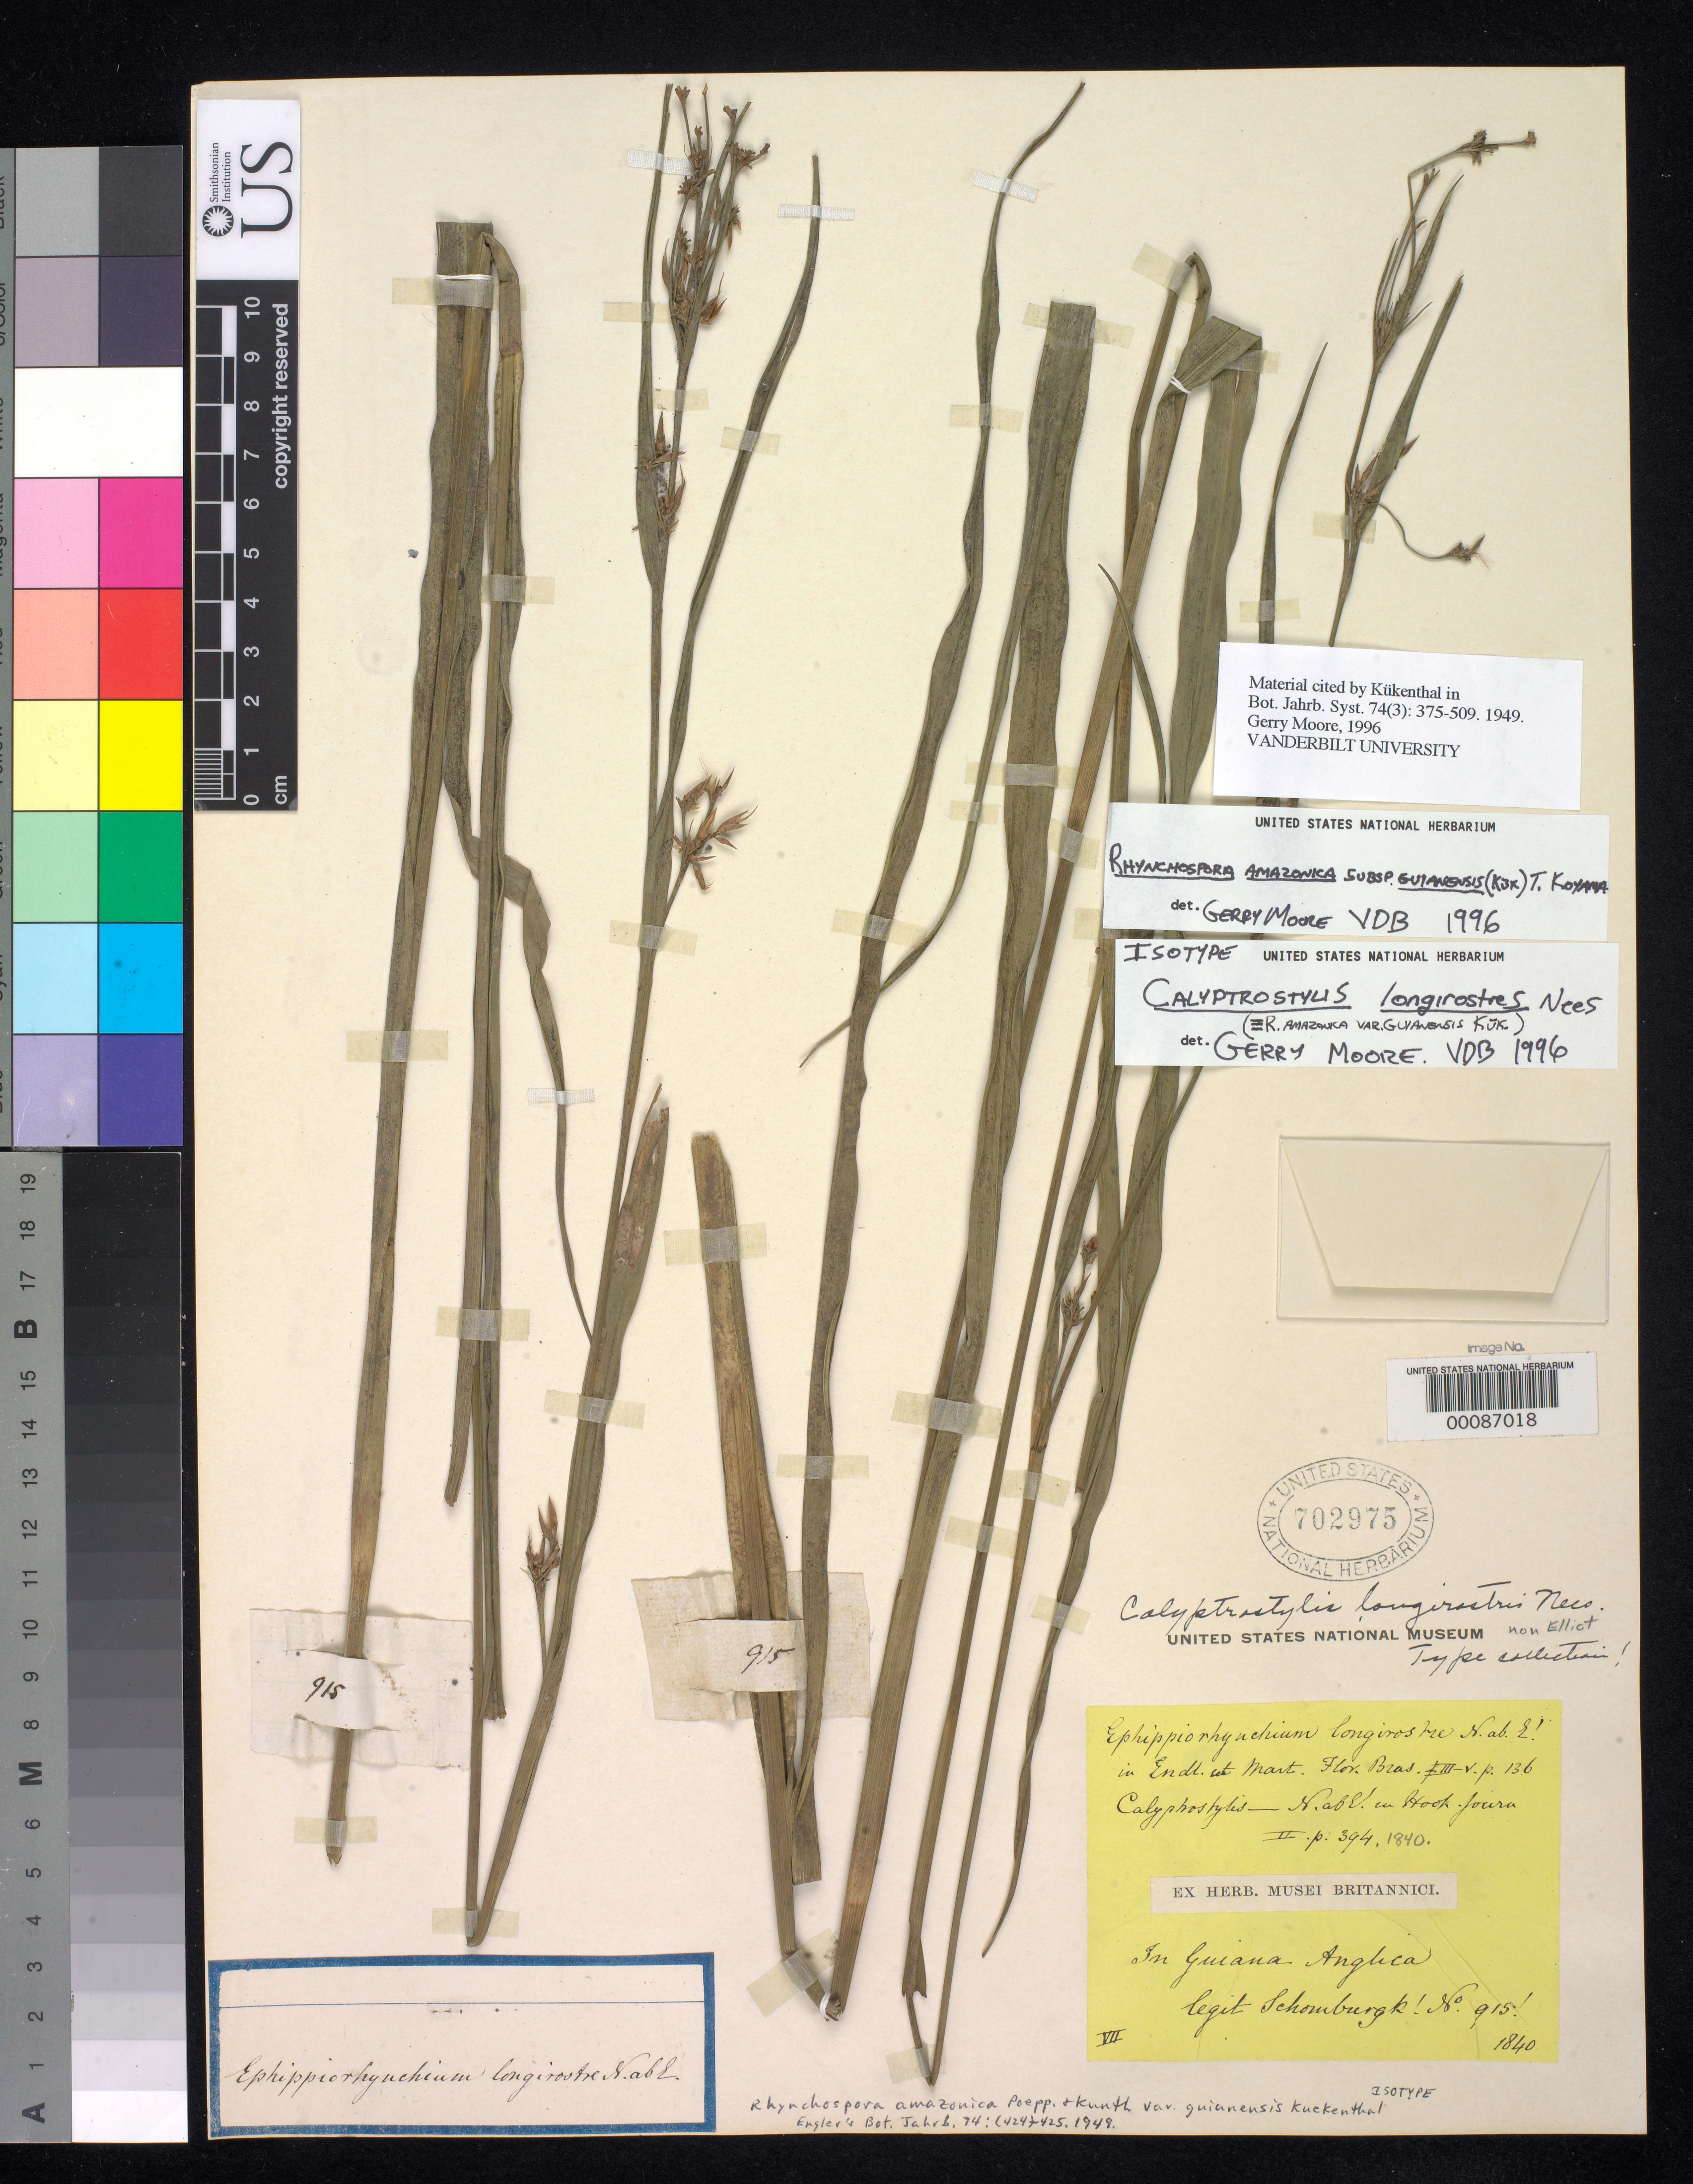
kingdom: Plantae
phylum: Tracheophyta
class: Liliopsida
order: Poales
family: Cyperaceae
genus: Calyptrostylis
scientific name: Calyptrostylis longirostris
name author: Nees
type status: Isotype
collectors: M. R. Schomburgk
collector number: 915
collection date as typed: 1840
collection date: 1840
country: Guyana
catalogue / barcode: US 702975